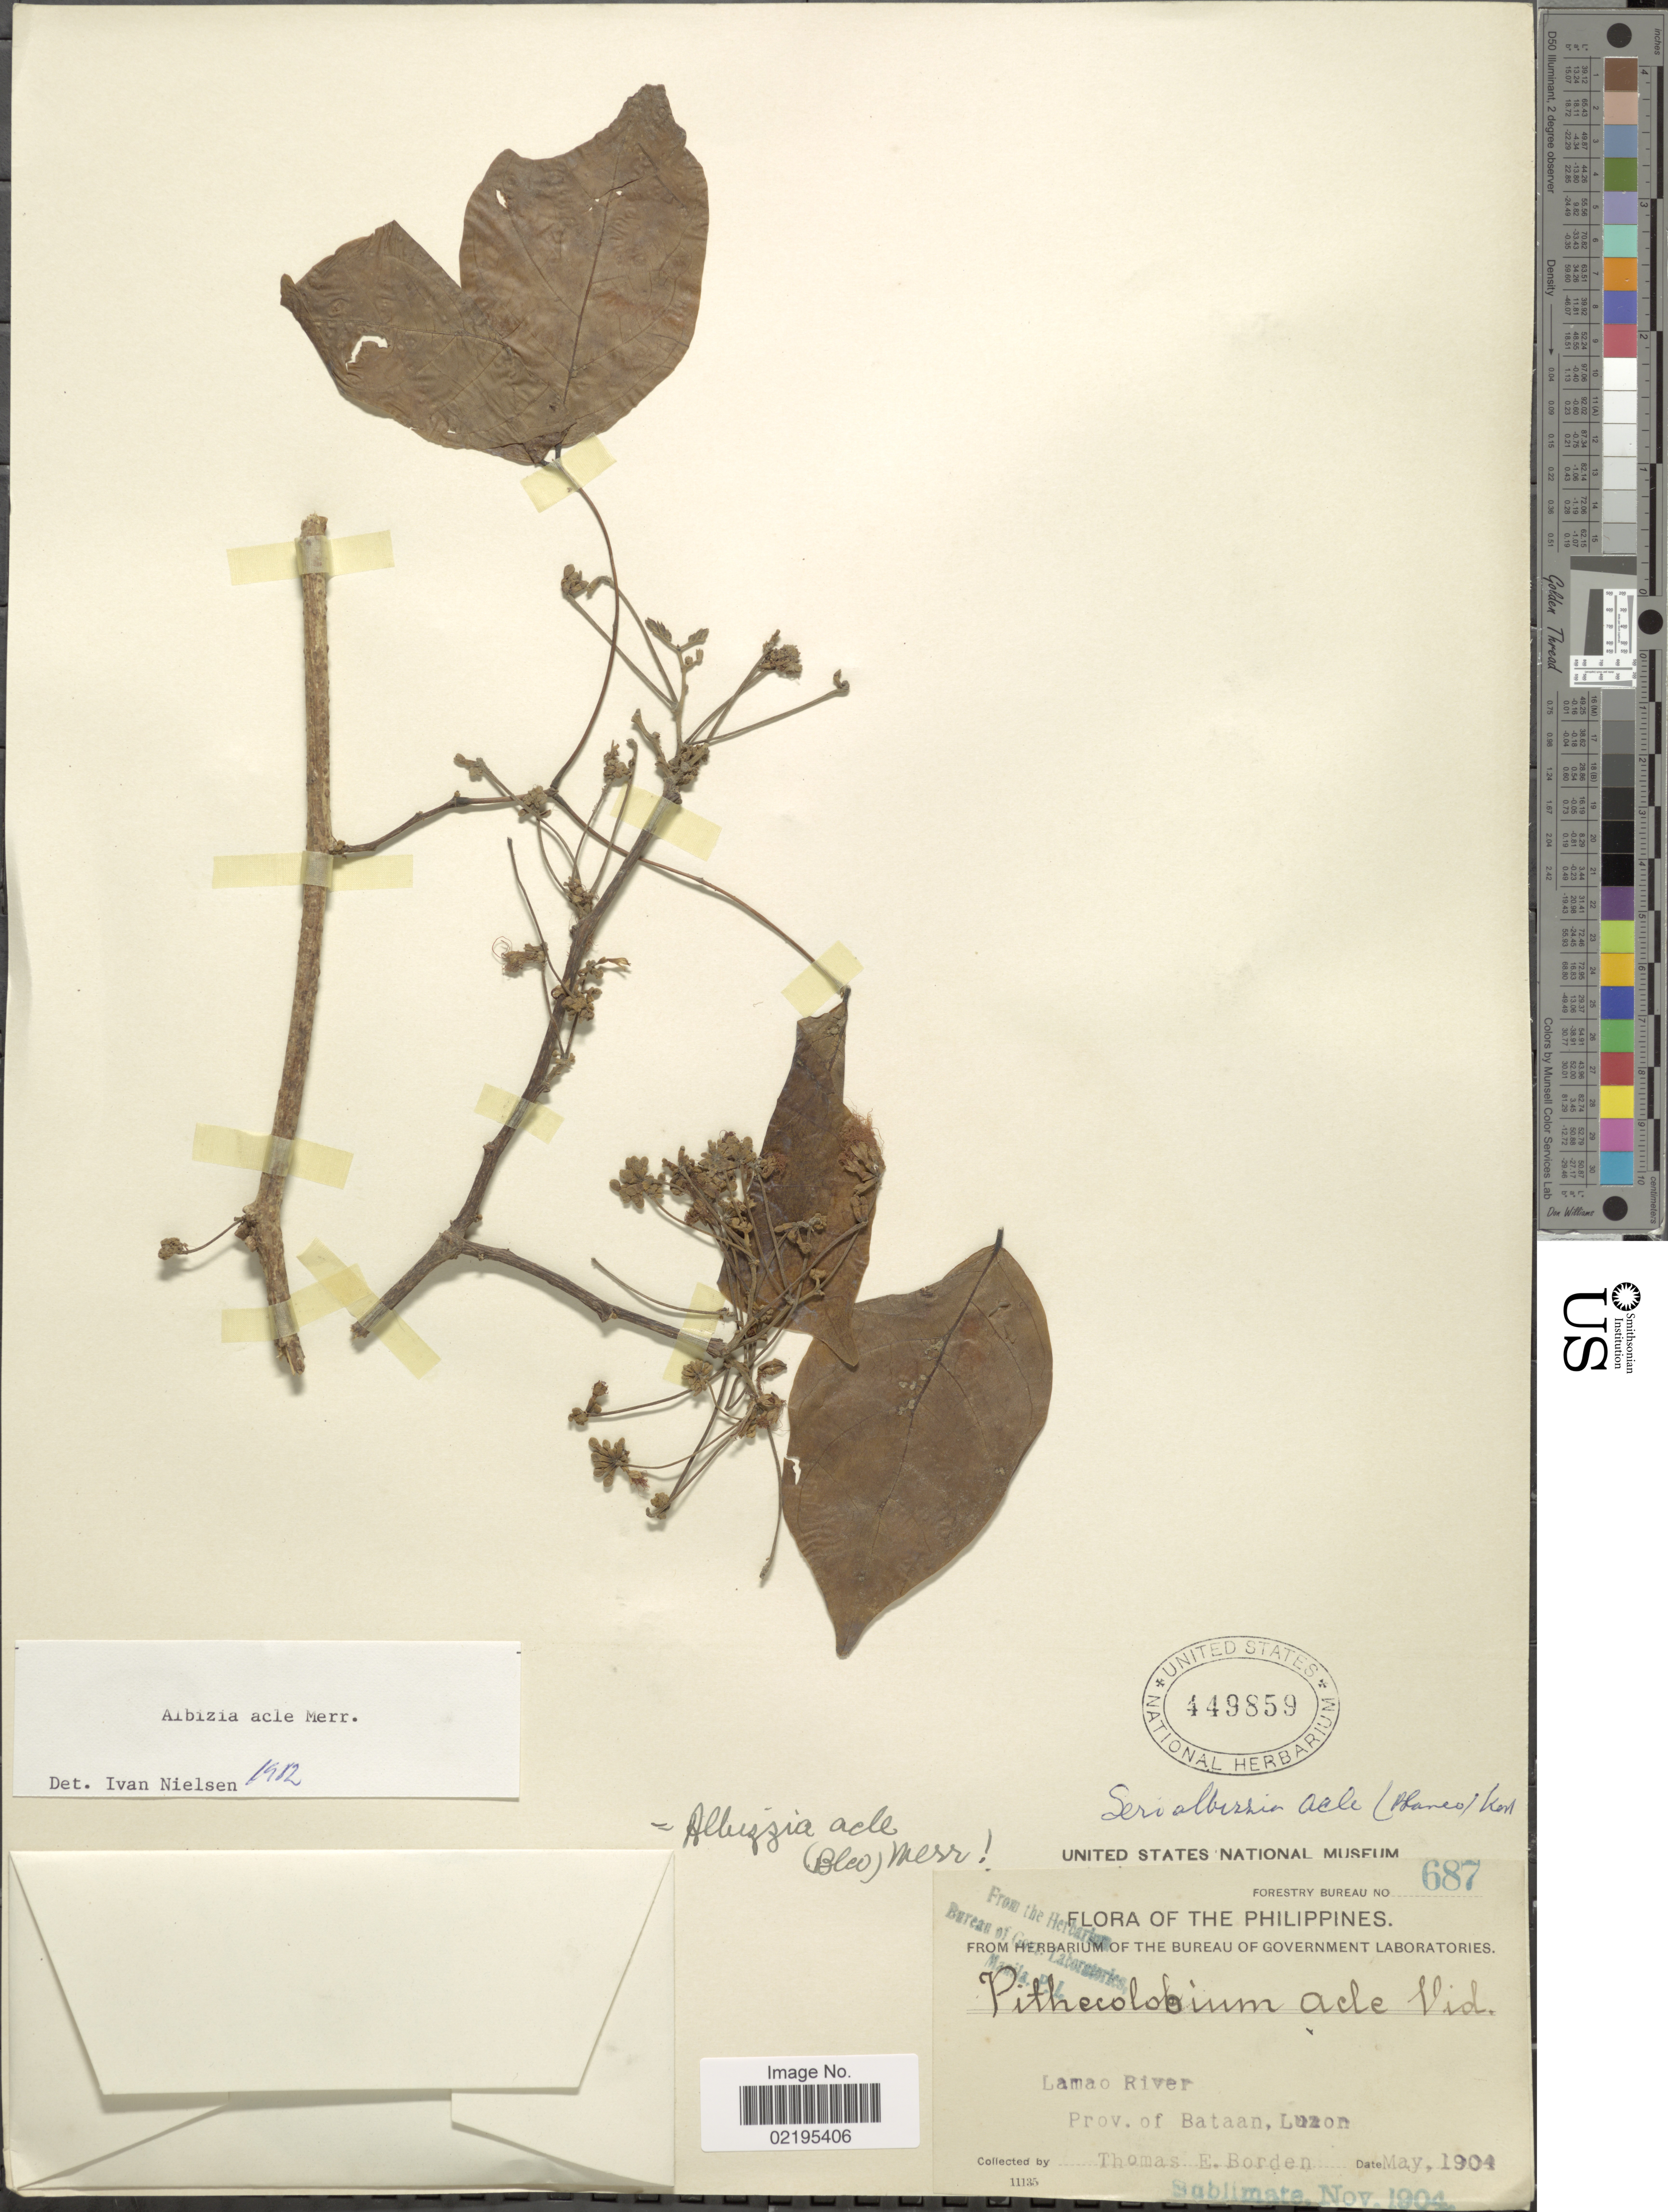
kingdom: Plantae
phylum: Tracheophyta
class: Magnoliopsida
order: Fabales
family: Fabaceae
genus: Albizia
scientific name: Albizia acle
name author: (Blanco) Merr.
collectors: T. E. Borden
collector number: Forestry Bureau 687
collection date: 1904-05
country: Philippines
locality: Lamao River, Prov. of Bataan, Luzon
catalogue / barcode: US 449859